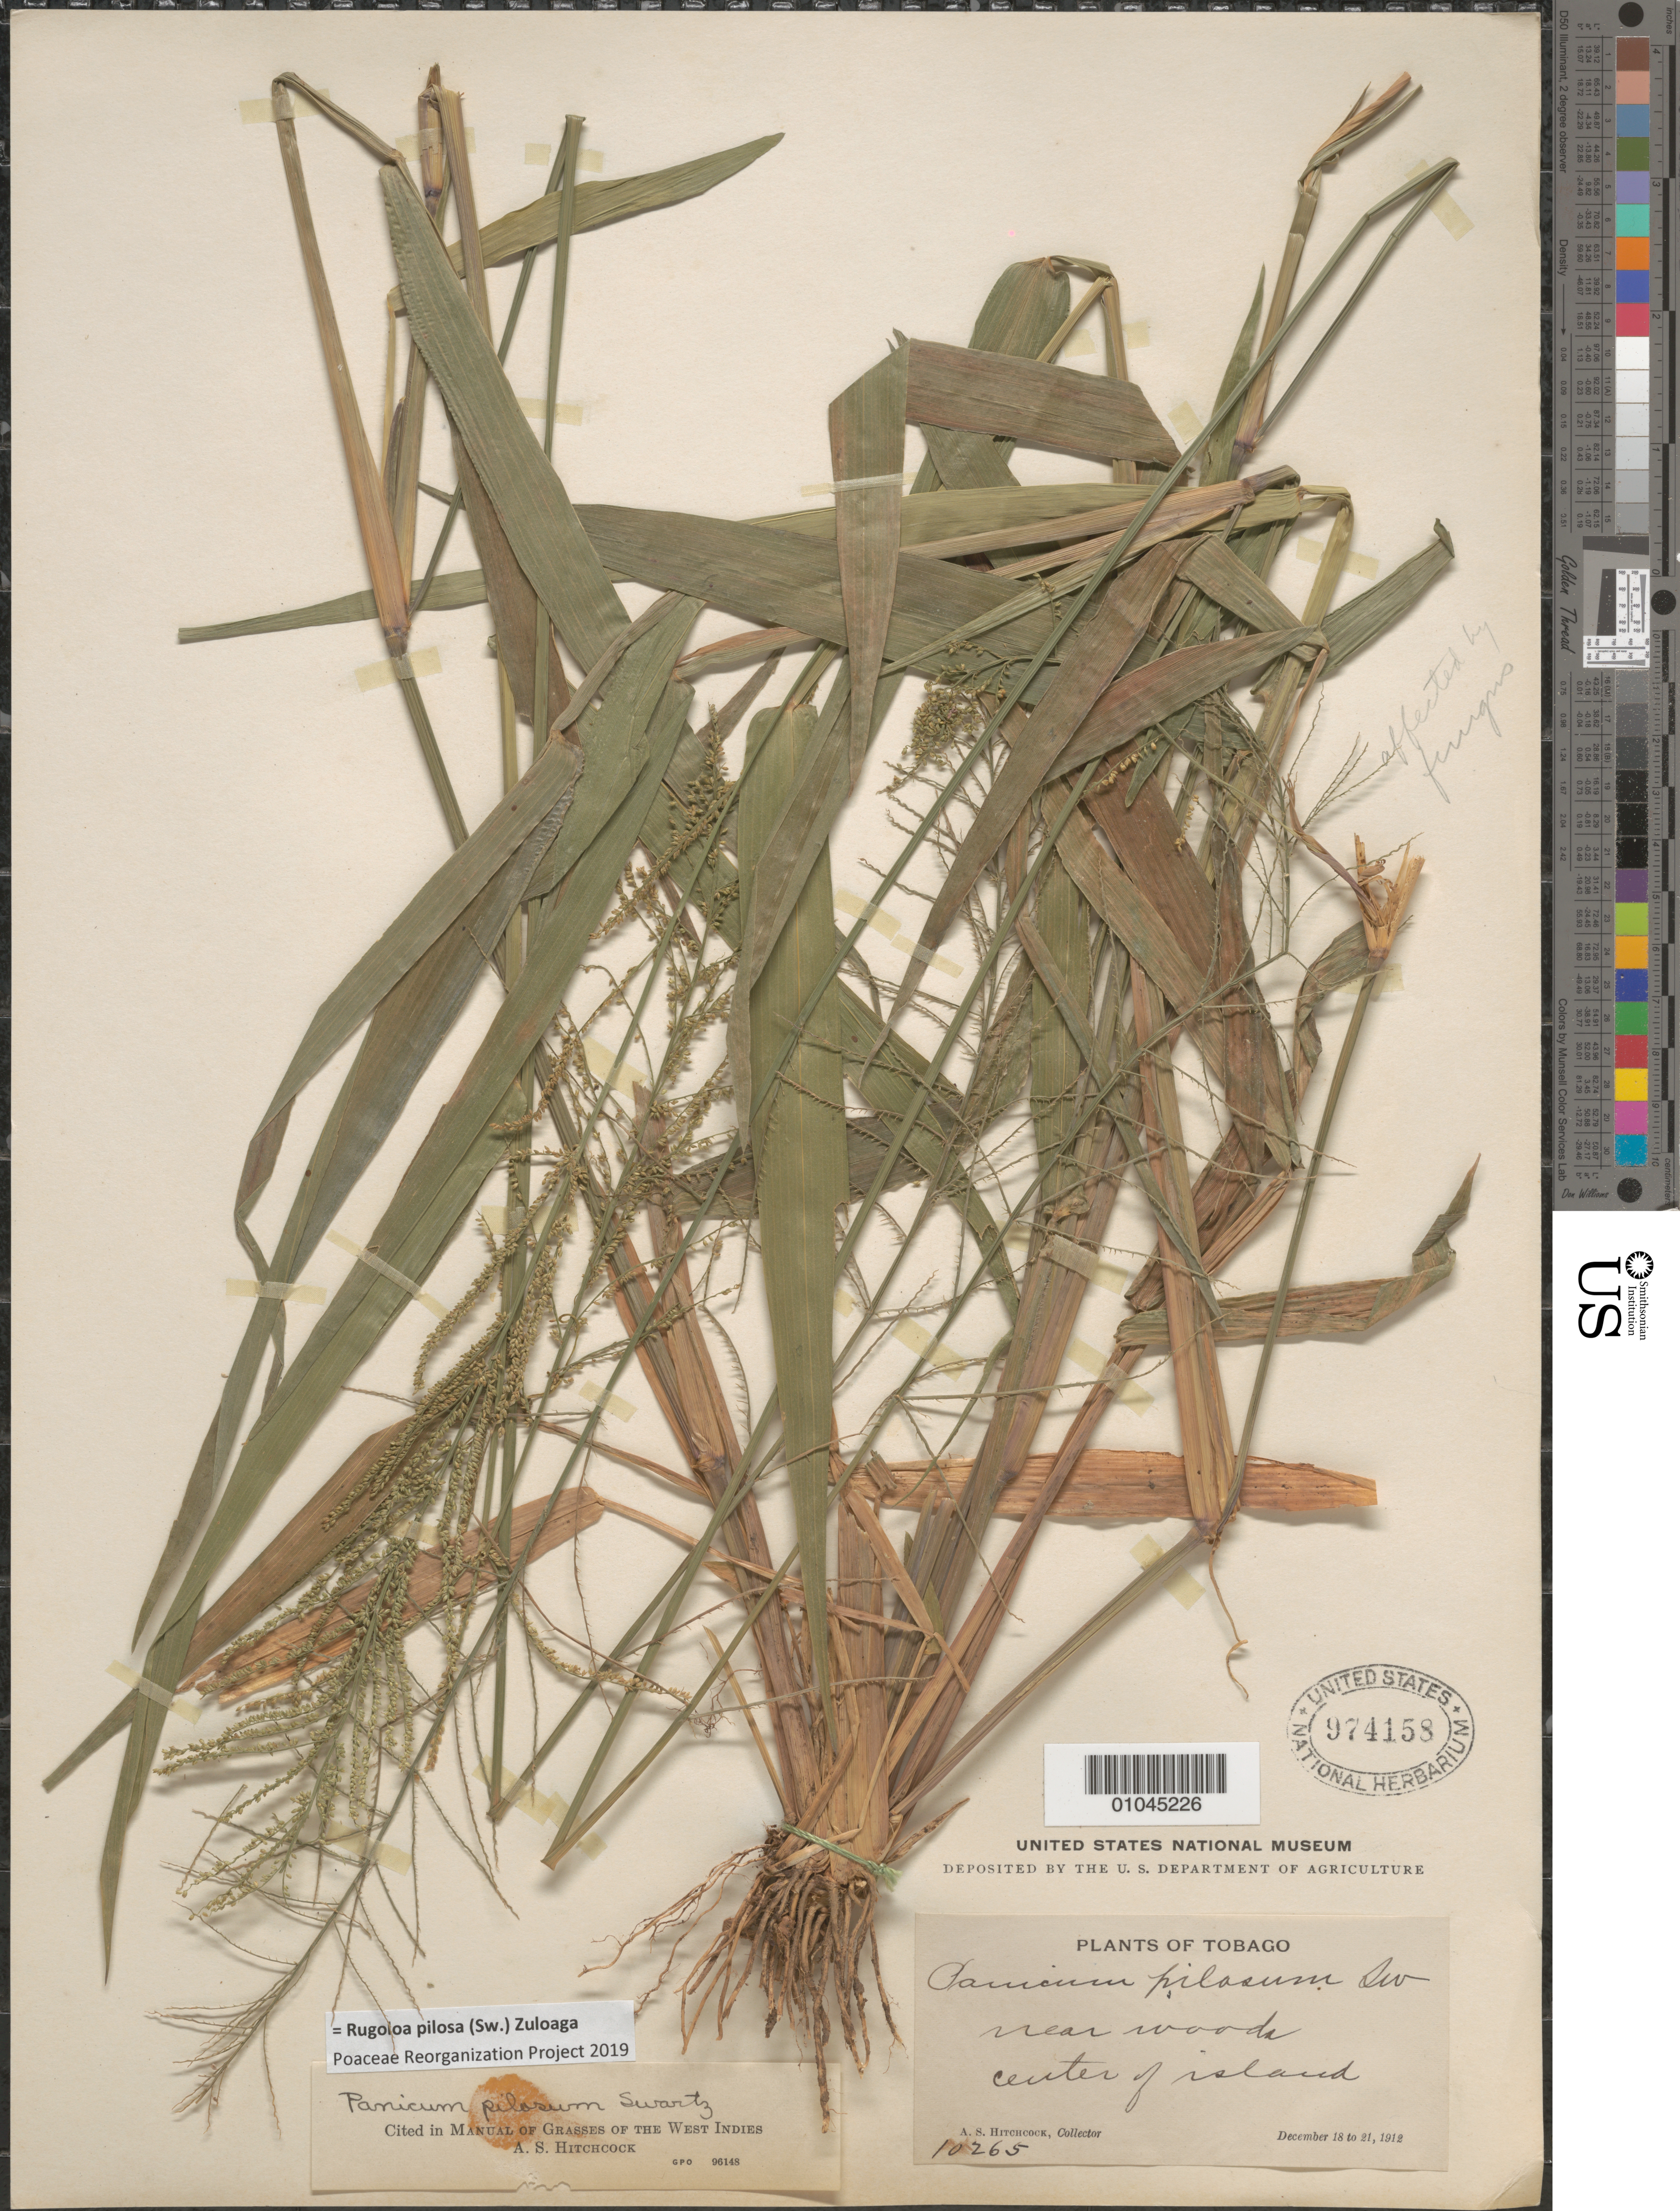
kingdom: Plantae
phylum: Tracheophyta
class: Liliopsida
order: Poales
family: Poaceae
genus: Panicum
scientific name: Panicum pilosum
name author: Sw.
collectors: A. S. Hitchcock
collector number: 10265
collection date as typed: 18 Dec 1912 to 21 Dec 1912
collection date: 1912-12-18/1912-12-21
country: Trinidad and Tobago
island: Tobago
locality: Center of island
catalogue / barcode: US 974158